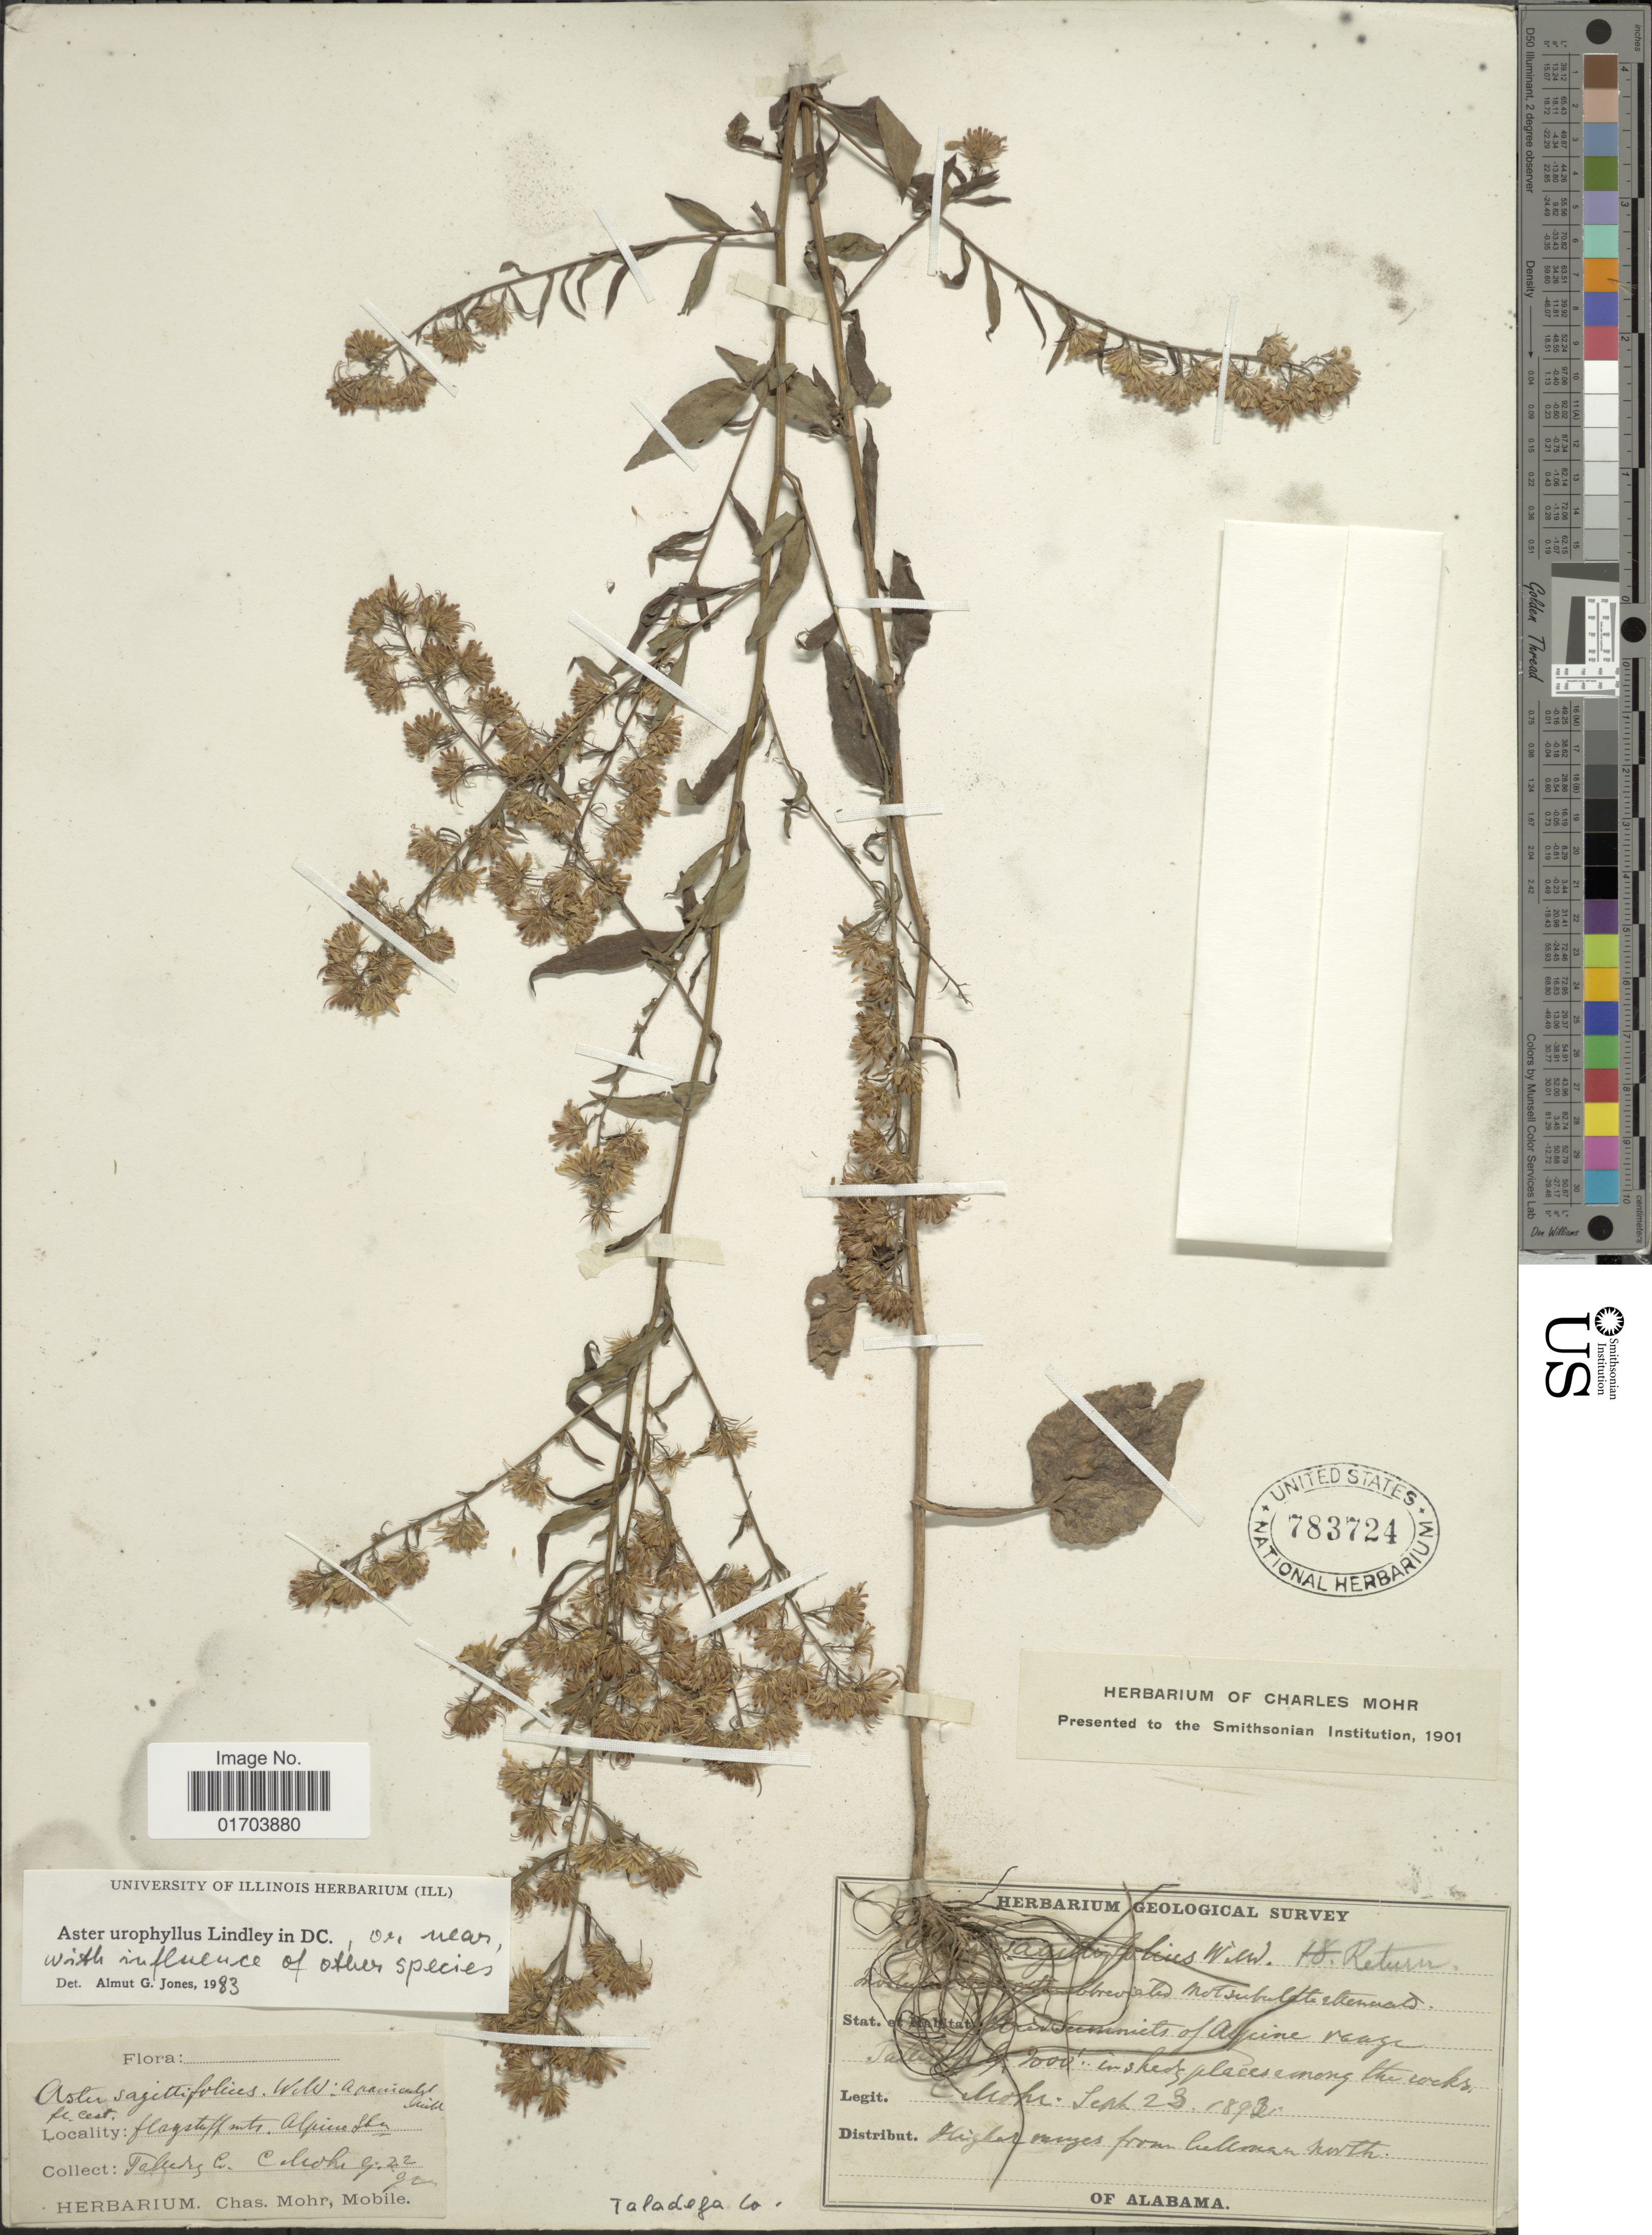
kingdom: Plantae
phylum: Tracheophyta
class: Magnoliopsida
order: Asterales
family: Asteraceae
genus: Symphyotrichum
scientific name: Symphyotrichum urophyllum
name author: (Lindl. ex DC.) G.L. Nesom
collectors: C. T. Mohr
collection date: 1892-09-23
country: United States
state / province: Alabama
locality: Summits of Alpine Range, Flagstaff Mts.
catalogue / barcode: US 783724